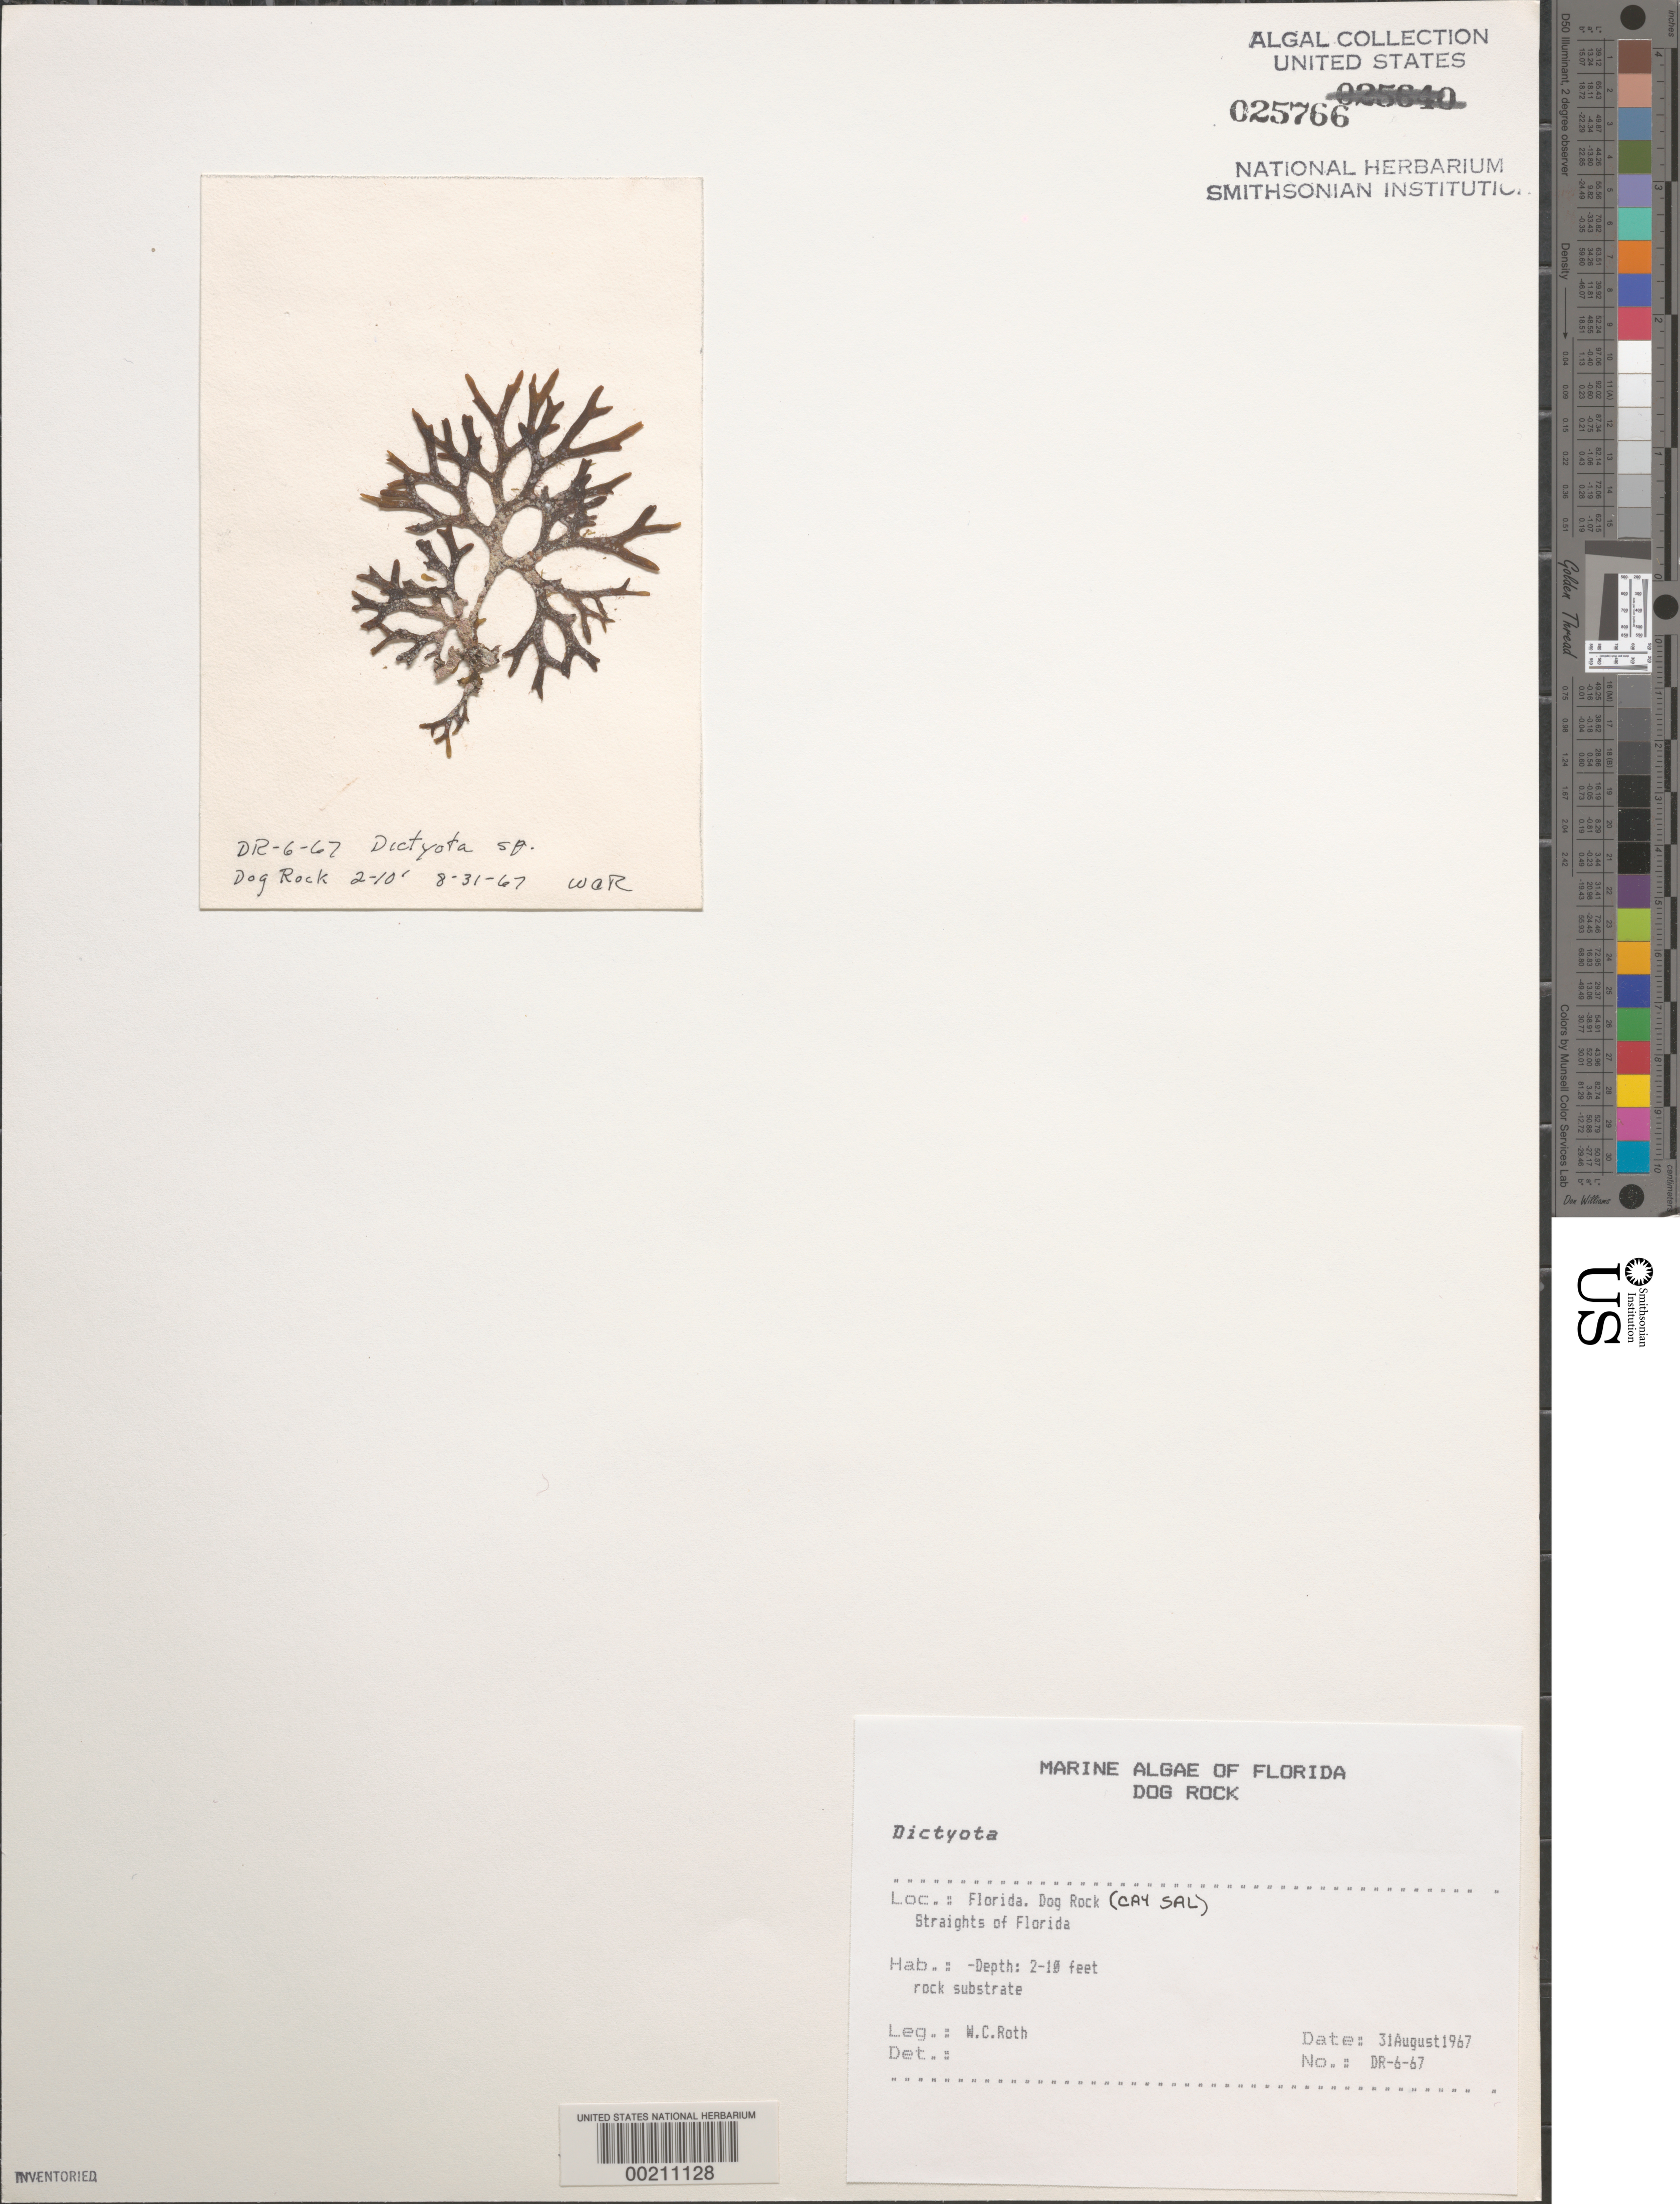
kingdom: Chromista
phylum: Ochrophyta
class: Phaeophyceae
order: Dictyotales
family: Dictyotaceae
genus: Dictyota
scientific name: Dictyota sp.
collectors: W. C. Roth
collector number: Dr-6-67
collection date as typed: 31 Aug 1967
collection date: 1967-08-31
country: United States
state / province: Florida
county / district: Monroe County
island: Cay Sal (Dog Cay)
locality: Straits of Florida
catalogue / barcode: US 25766